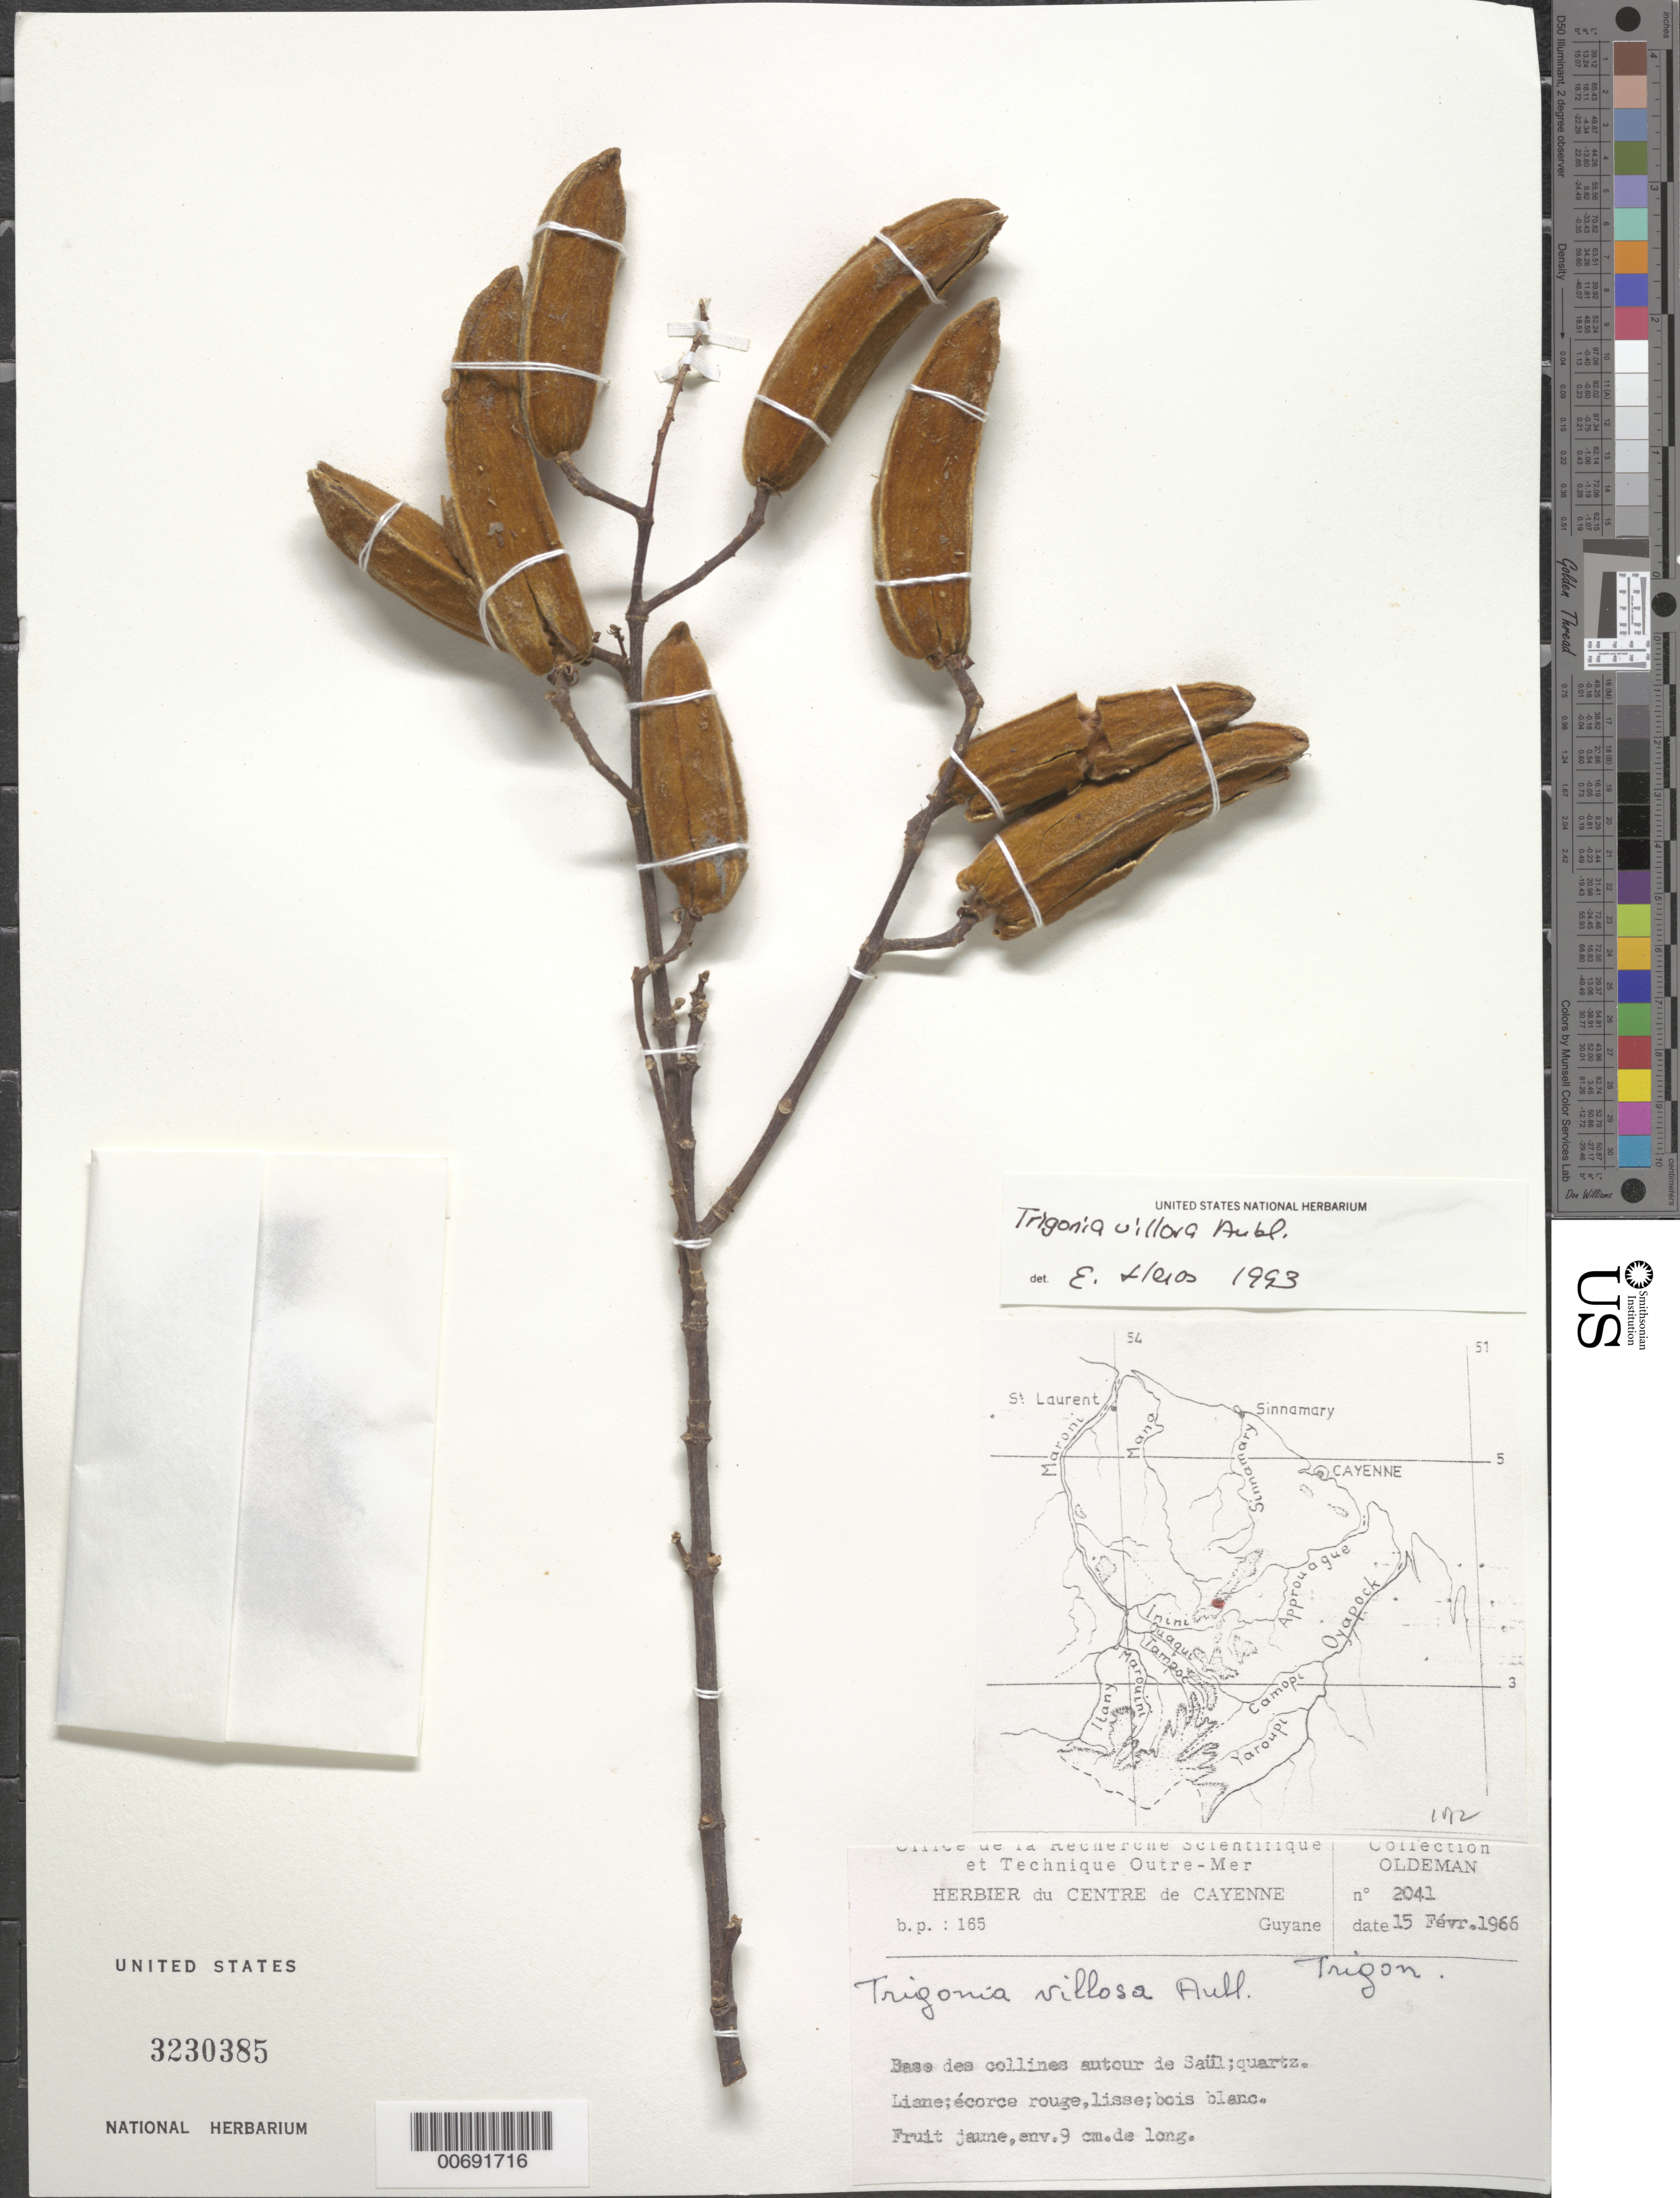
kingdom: Plantae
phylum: Tracheophyta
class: Magnoliopsida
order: Malpighiales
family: Trigoniaceae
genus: Trigonia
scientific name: Trigonia villosa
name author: Aubl.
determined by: Lleras, E.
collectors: R. Oldeman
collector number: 2041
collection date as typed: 15-Feb-66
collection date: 1966-02-15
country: French Guiana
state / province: Saint-Laurent-du-Maroni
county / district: Saül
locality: Saül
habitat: Base des collines autour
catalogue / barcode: US 3230385